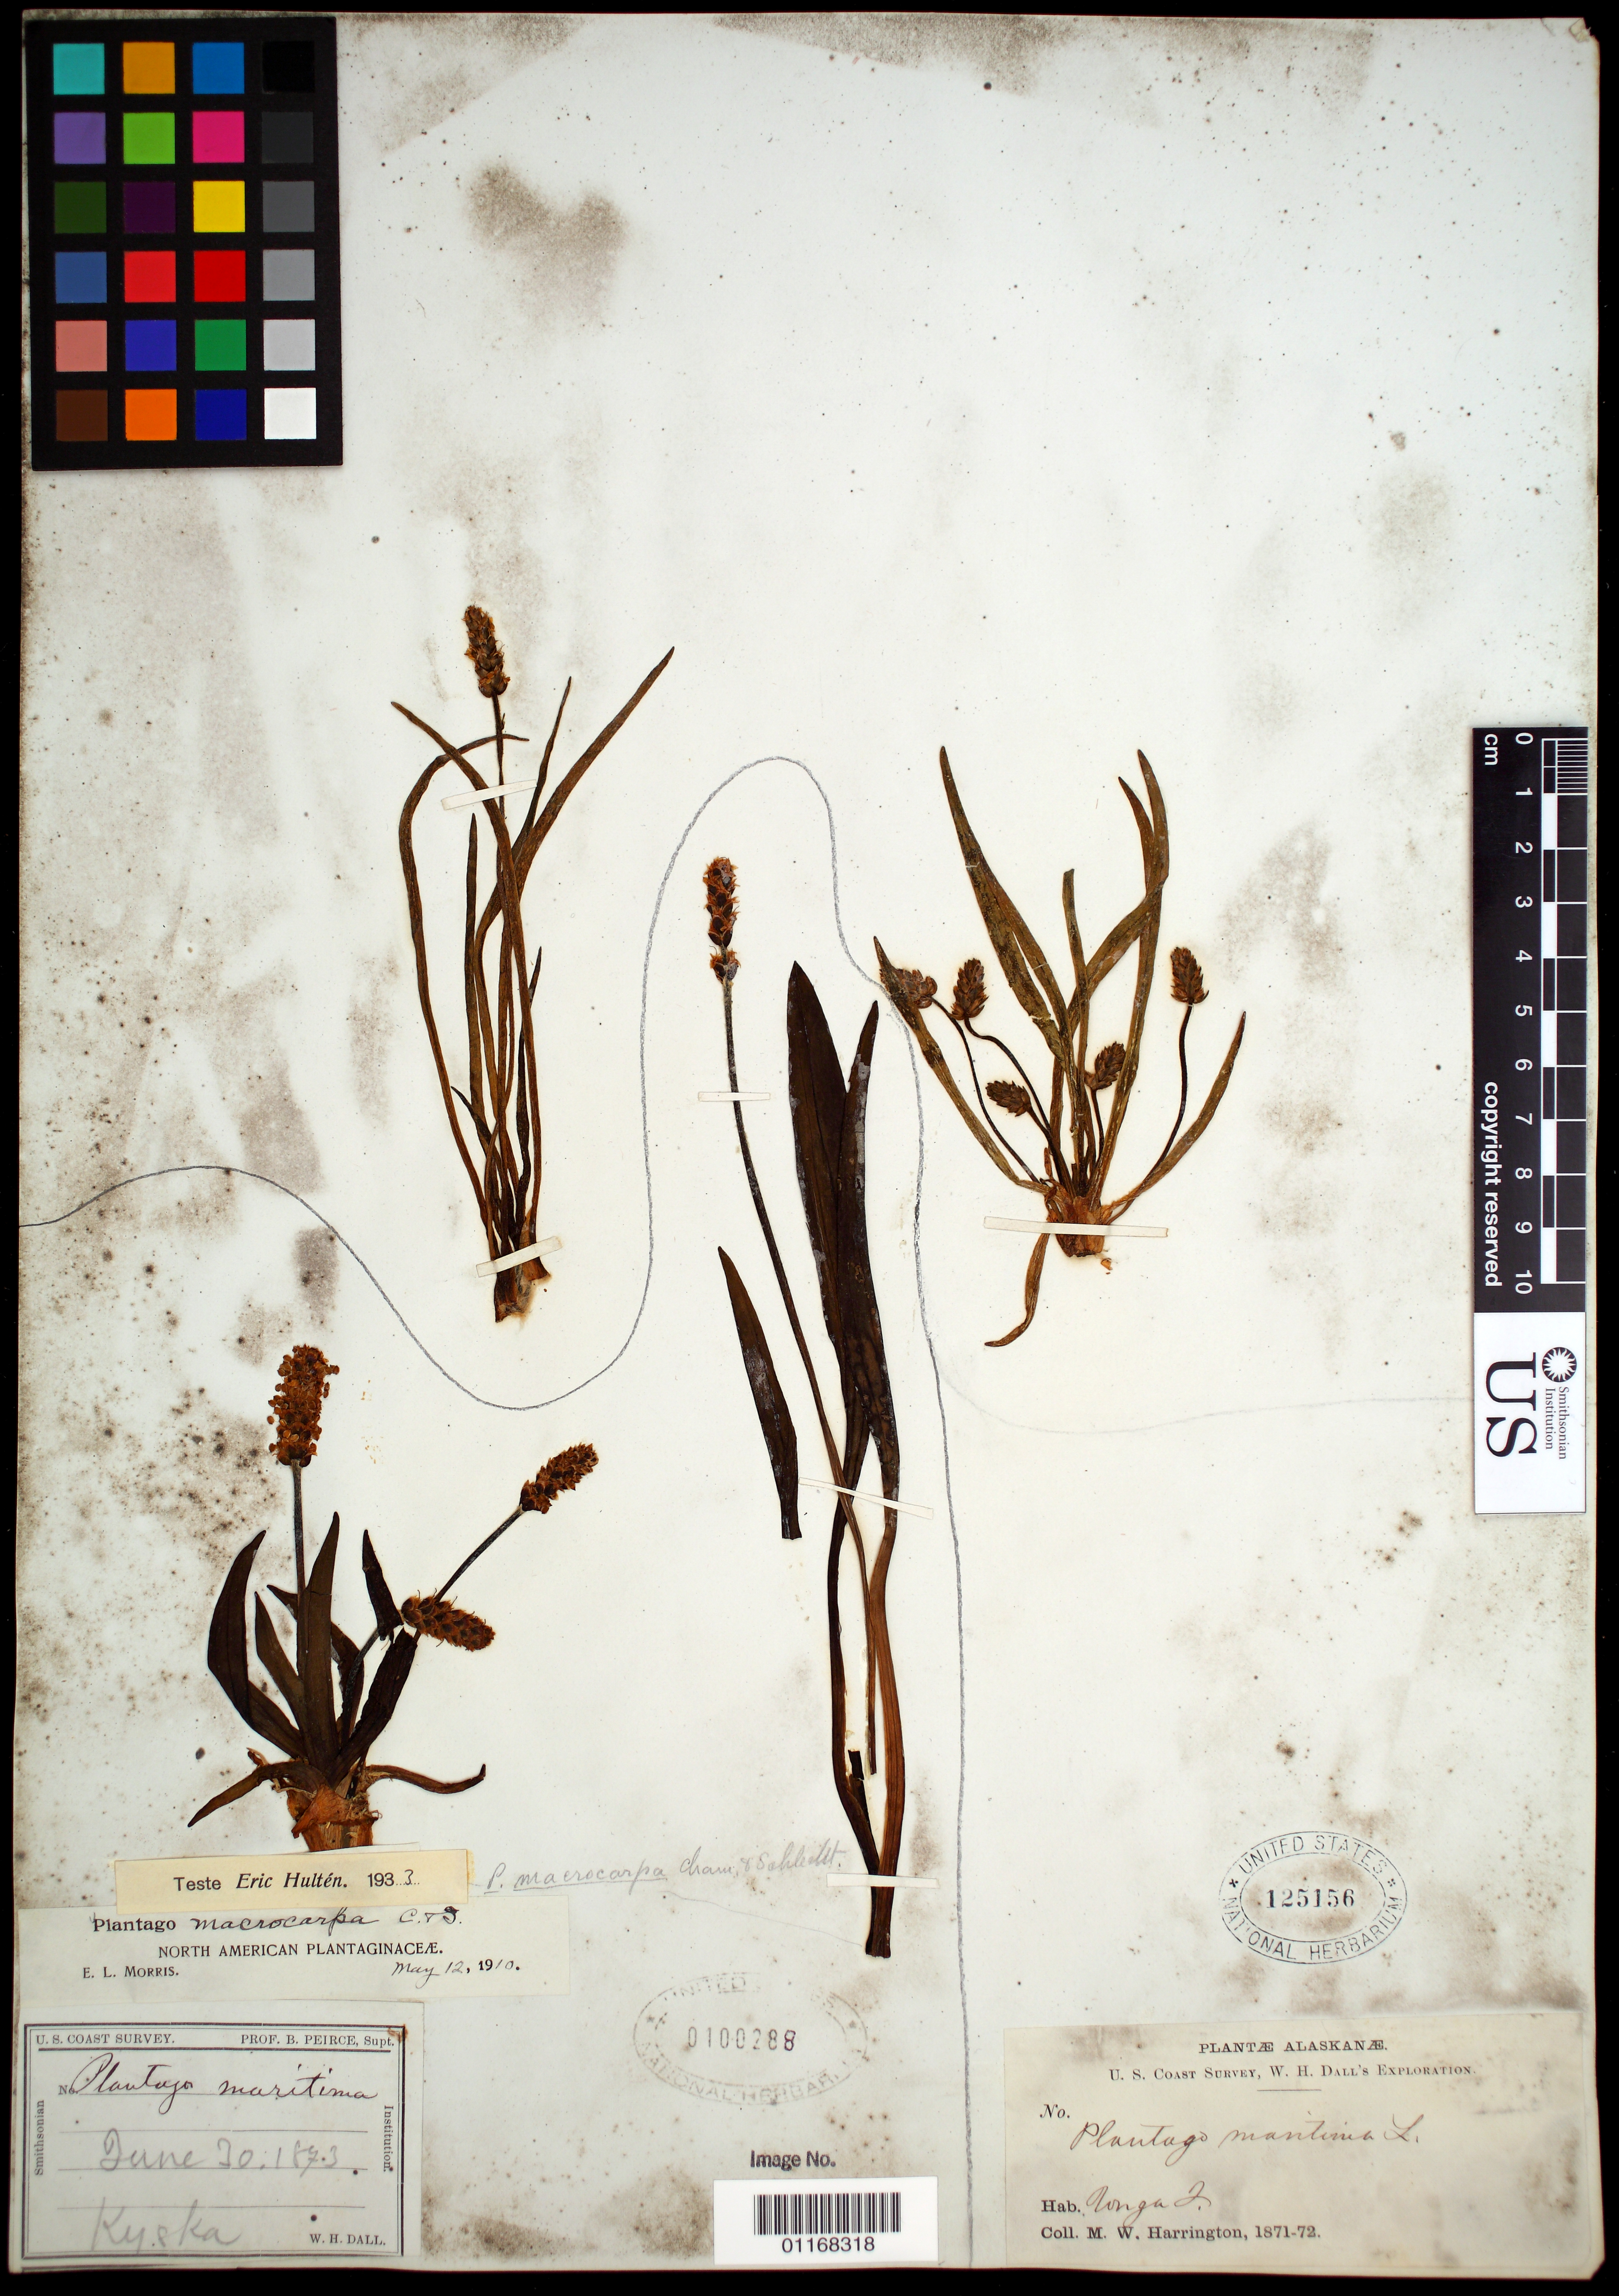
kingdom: Plantae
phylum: Tracheophyta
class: Magnoliopsida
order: Lamiales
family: Plantaginaceae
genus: Plantago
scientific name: Plantago macrocarpa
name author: Cham. & Schltdl.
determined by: Morris, E. L.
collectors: M. W. Harrington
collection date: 1871/1872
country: United States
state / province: Alaska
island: Unga Island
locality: Unga Island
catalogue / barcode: US 125156